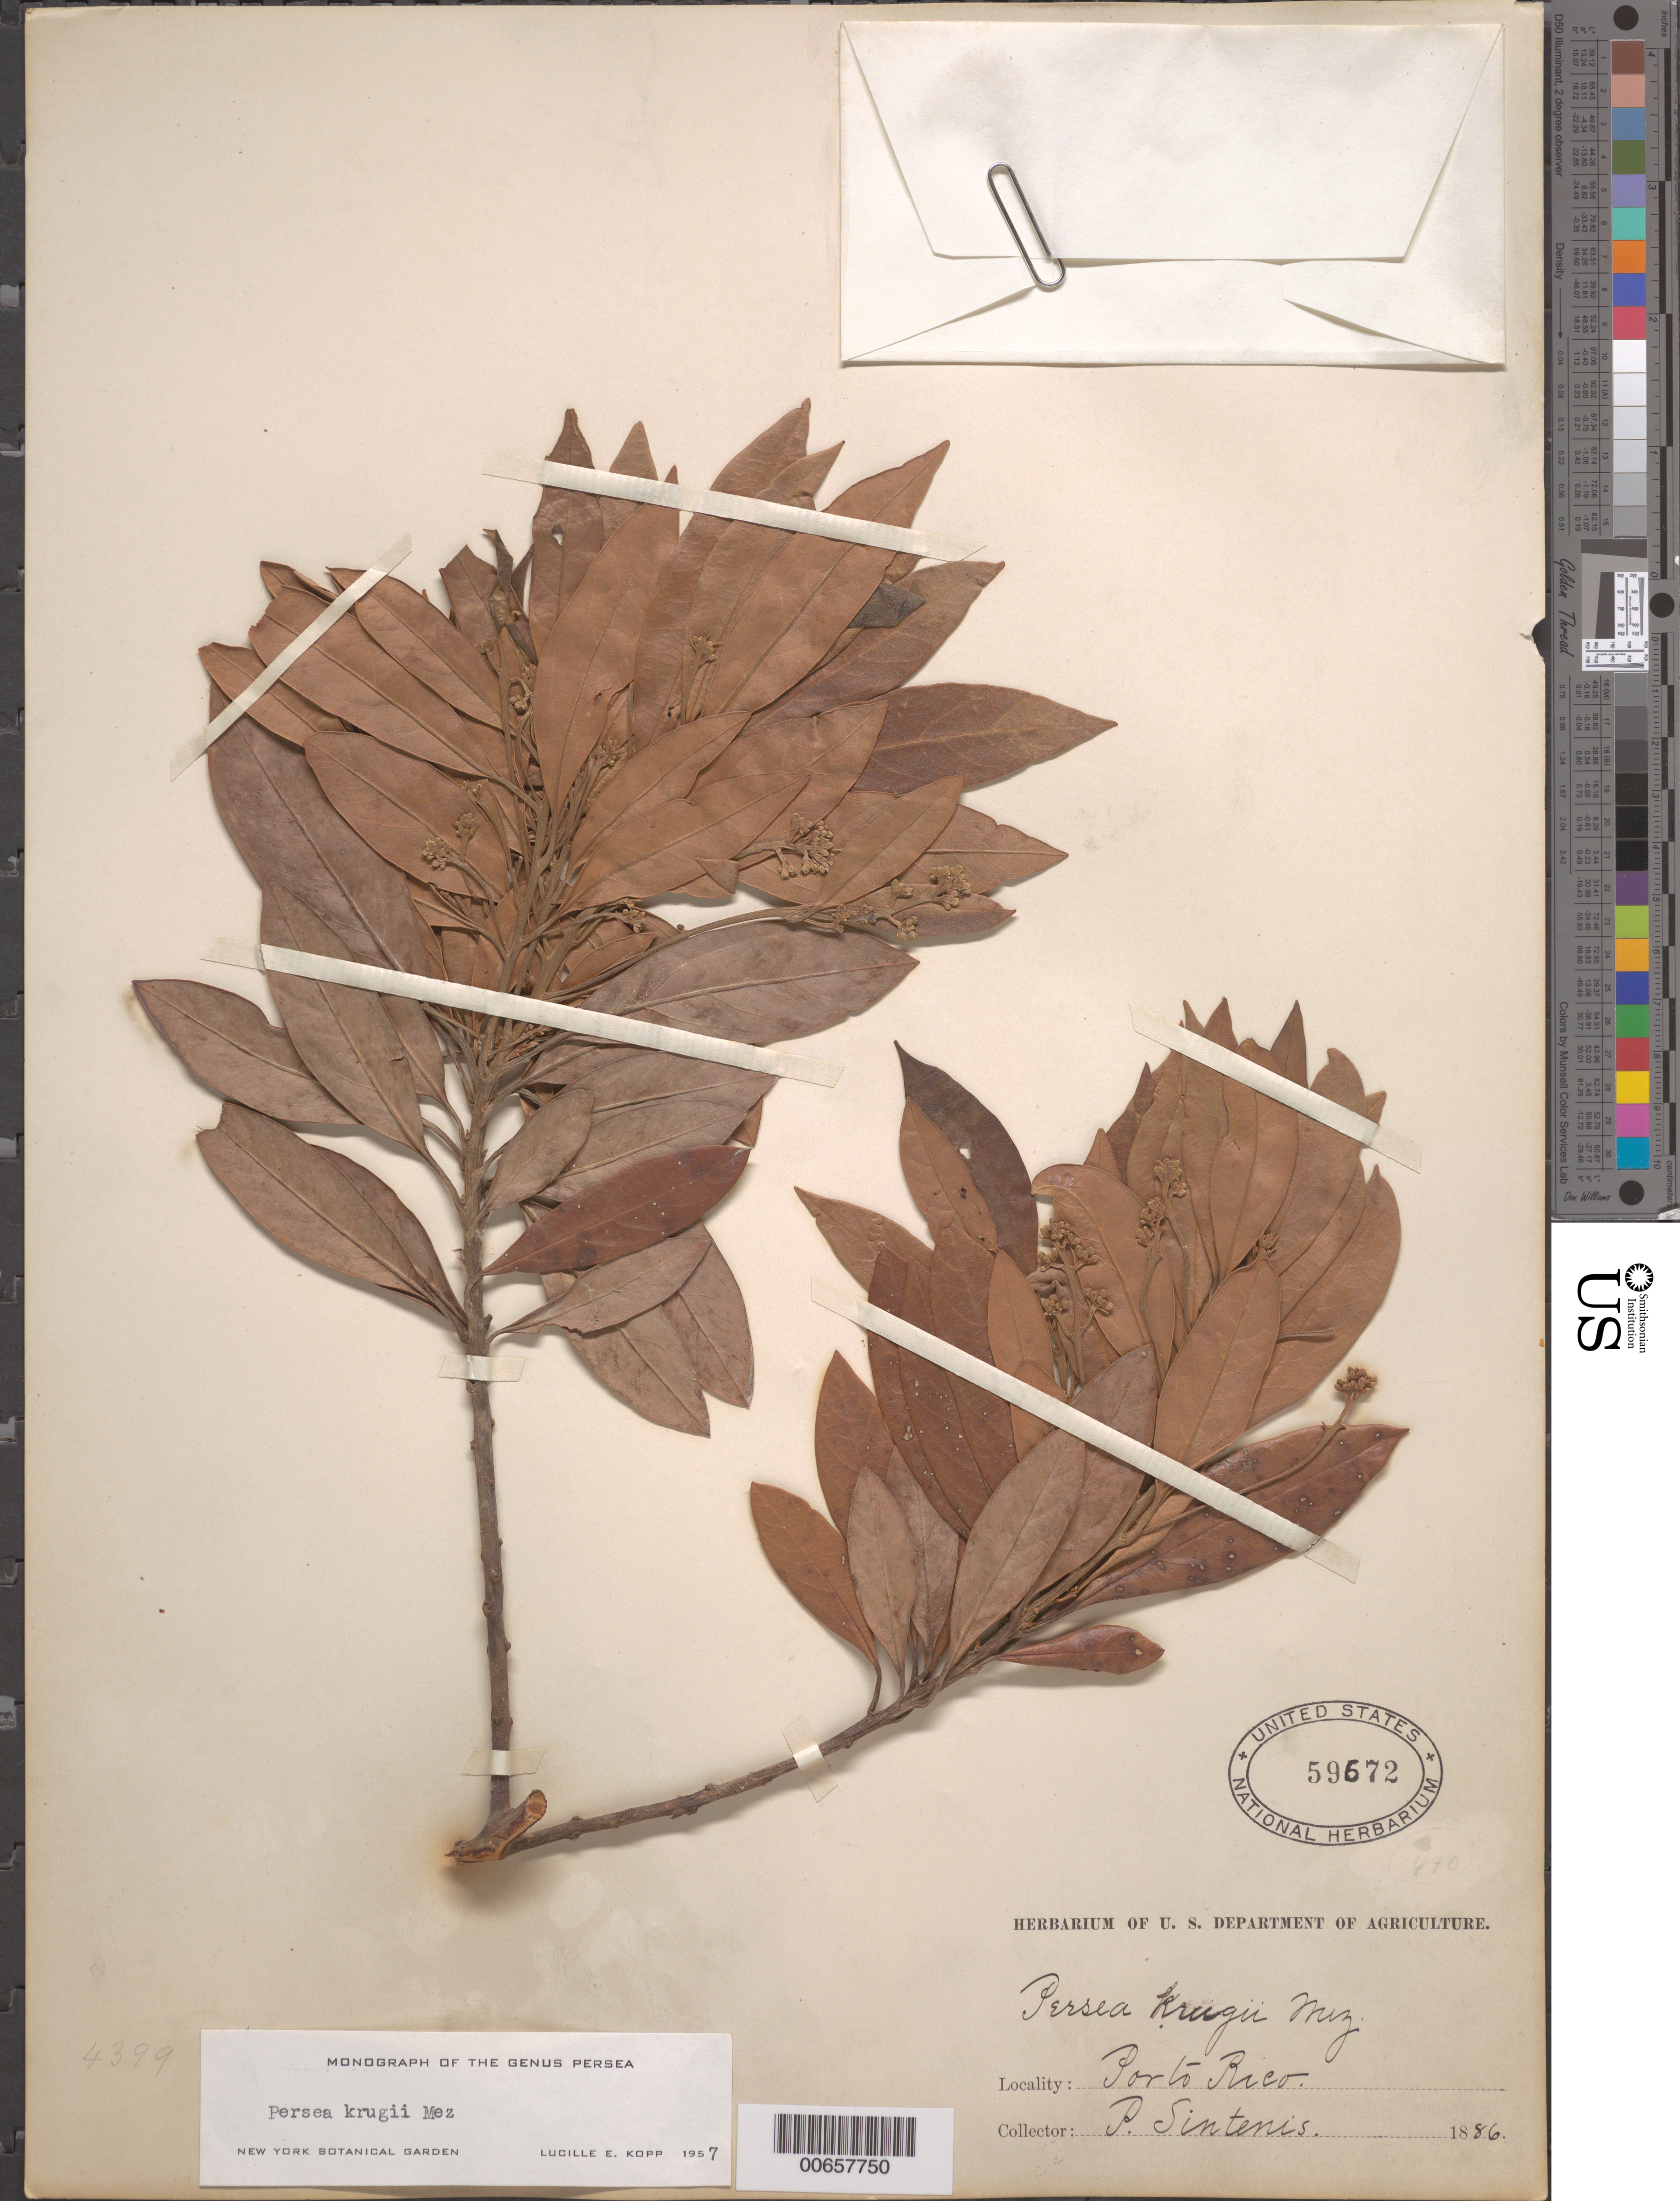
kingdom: Plantae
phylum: Tracheophyta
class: Magnoliopsida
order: Laurales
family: Lauraceae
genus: Persea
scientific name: Persea krugii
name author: Mez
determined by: Kopp, L. E., (NY), New York Botanical Garden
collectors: P. Sintenis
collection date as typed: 1886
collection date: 1886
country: Puerto Rico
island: Greater Antilles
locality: Sierra de Naguabo ad Rio Blanco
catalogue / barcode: US 59672